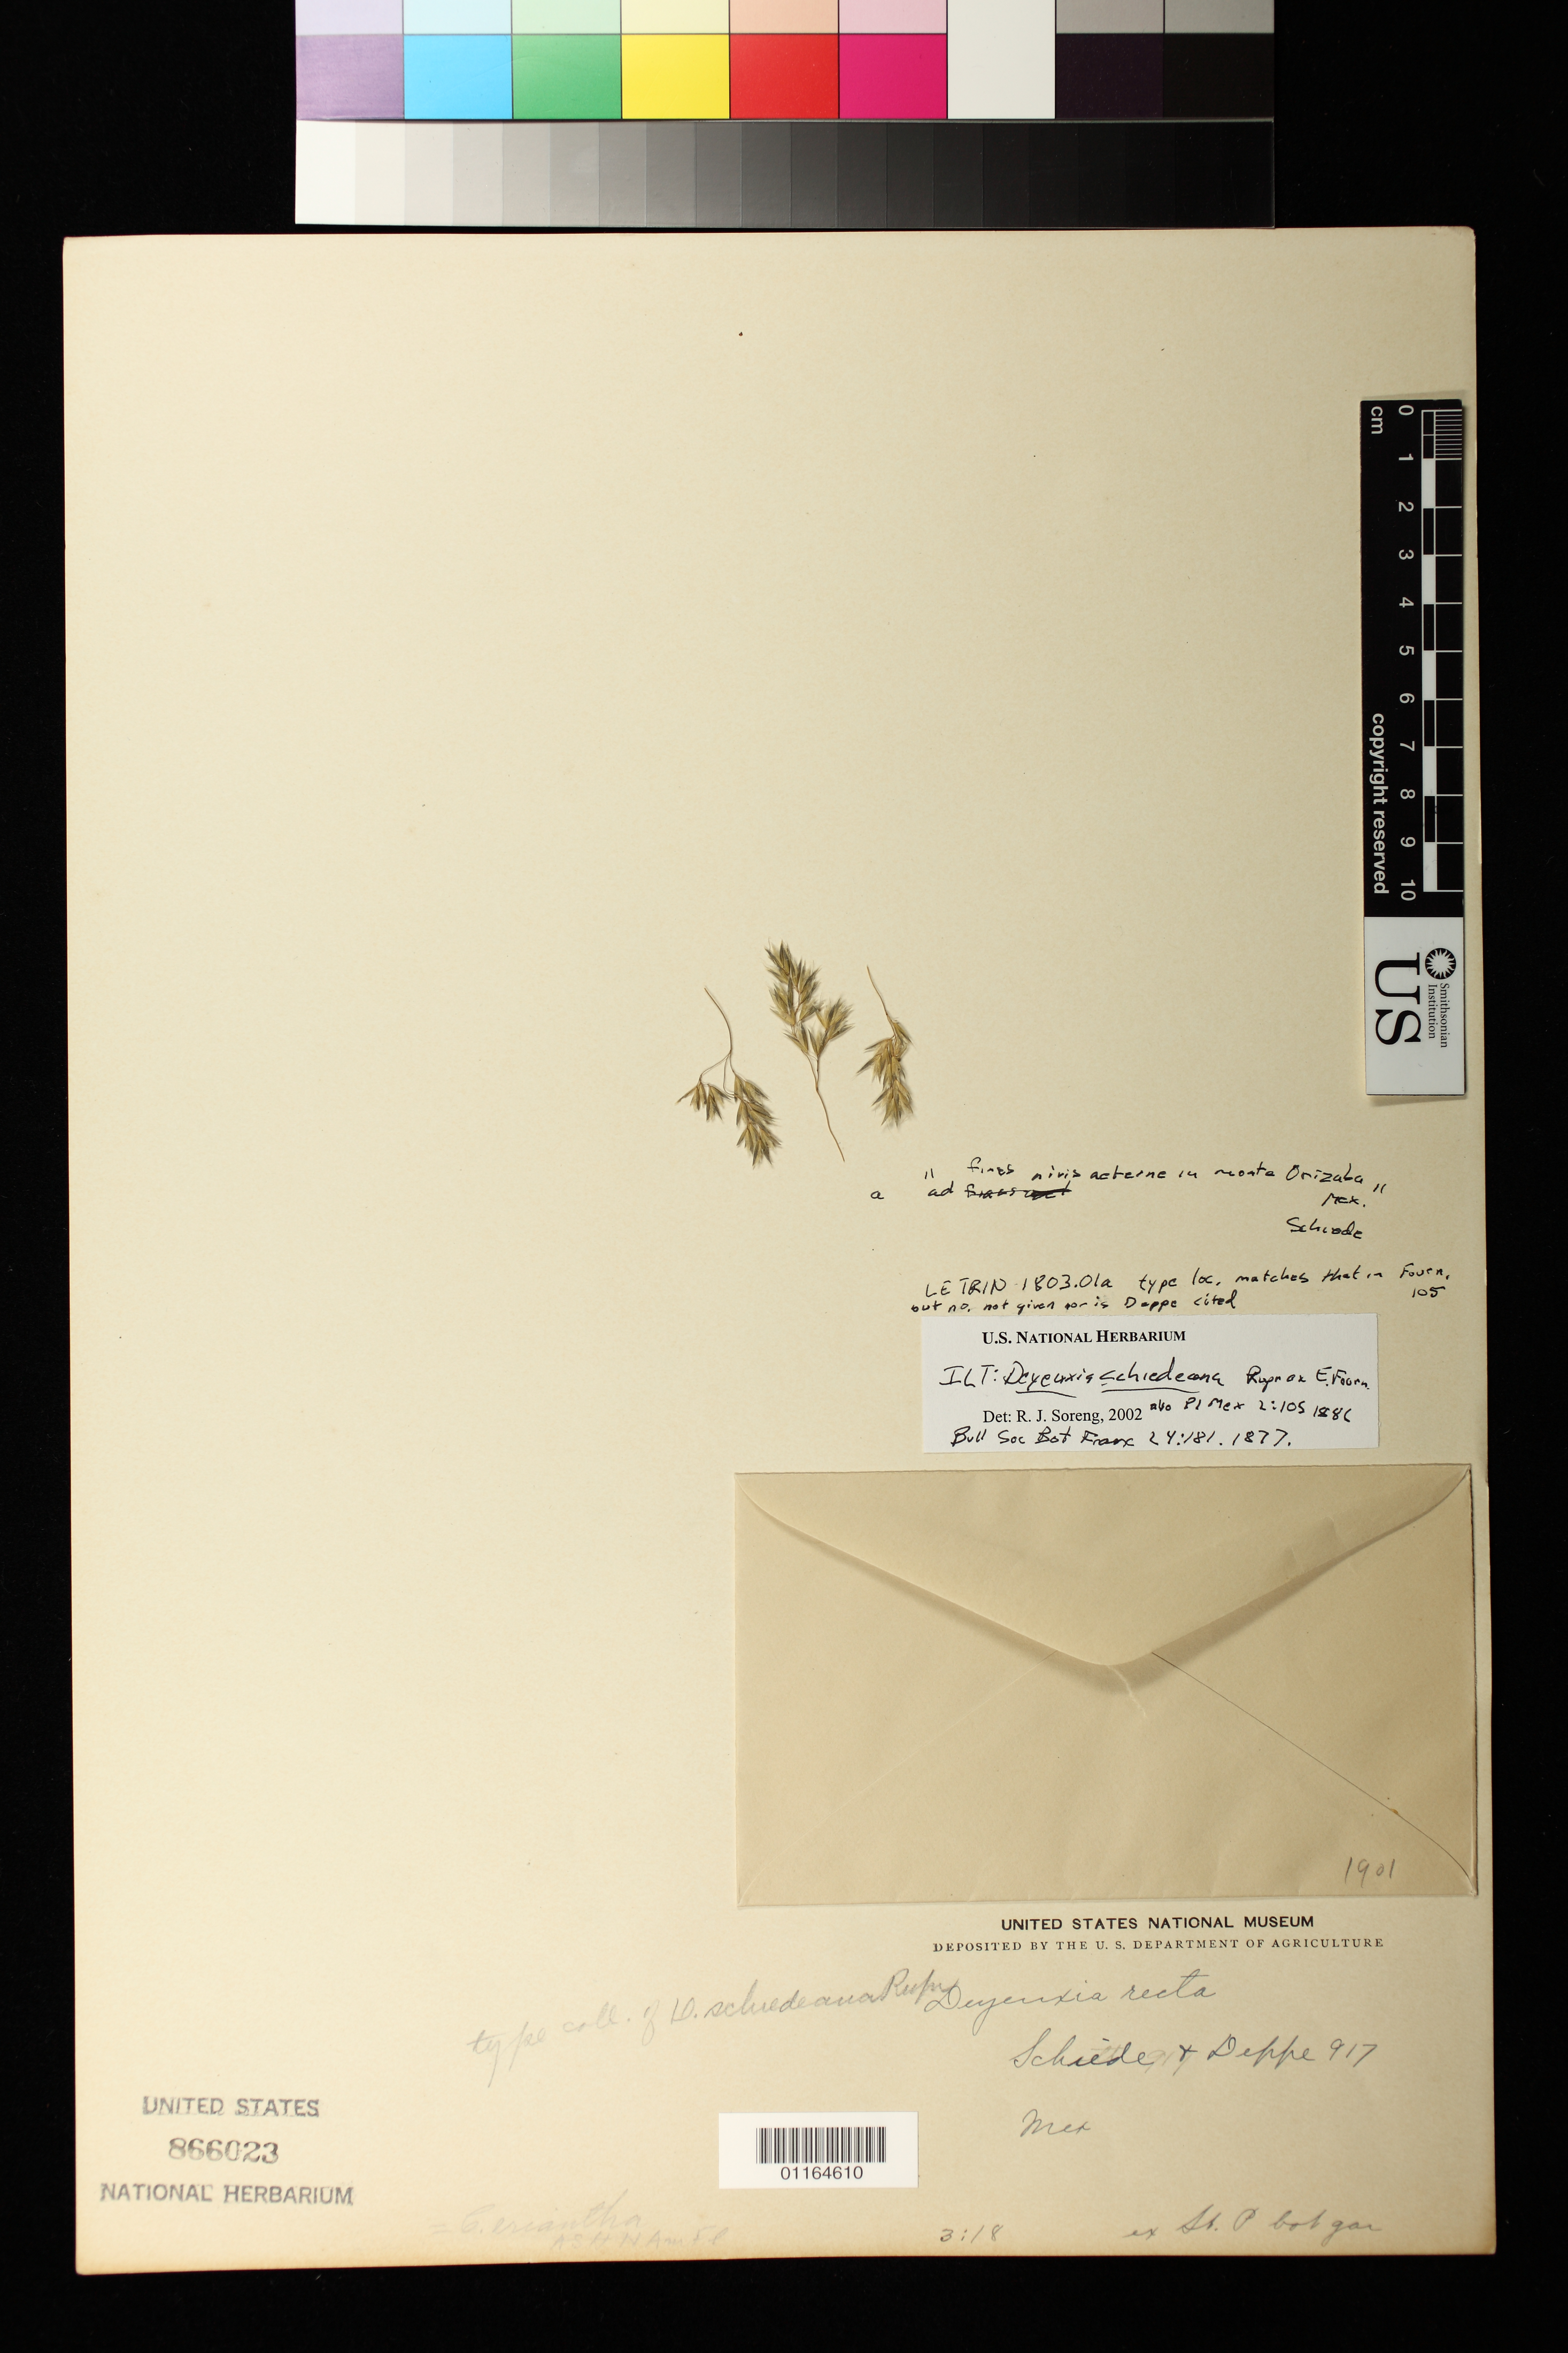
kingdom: Plantae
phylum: Tracheophyta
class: Liliopsida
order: Poales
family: Poaceae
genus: Deyeuxia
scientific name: Deyeuxia schiedeana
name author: Rupr. ex E. Fourn.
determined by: Soreng, Robert J., Research Associate (BOT), Smithsonian Institution - National Museum of Natural History (UNITED STATES)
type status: Syntype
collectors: C. J. W. Schiede & F. Deppe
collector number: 917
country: Mexico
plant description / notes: Fragmentary material of type specimen ex herb. St. P. Bot. Gard.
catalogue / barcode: US 866023